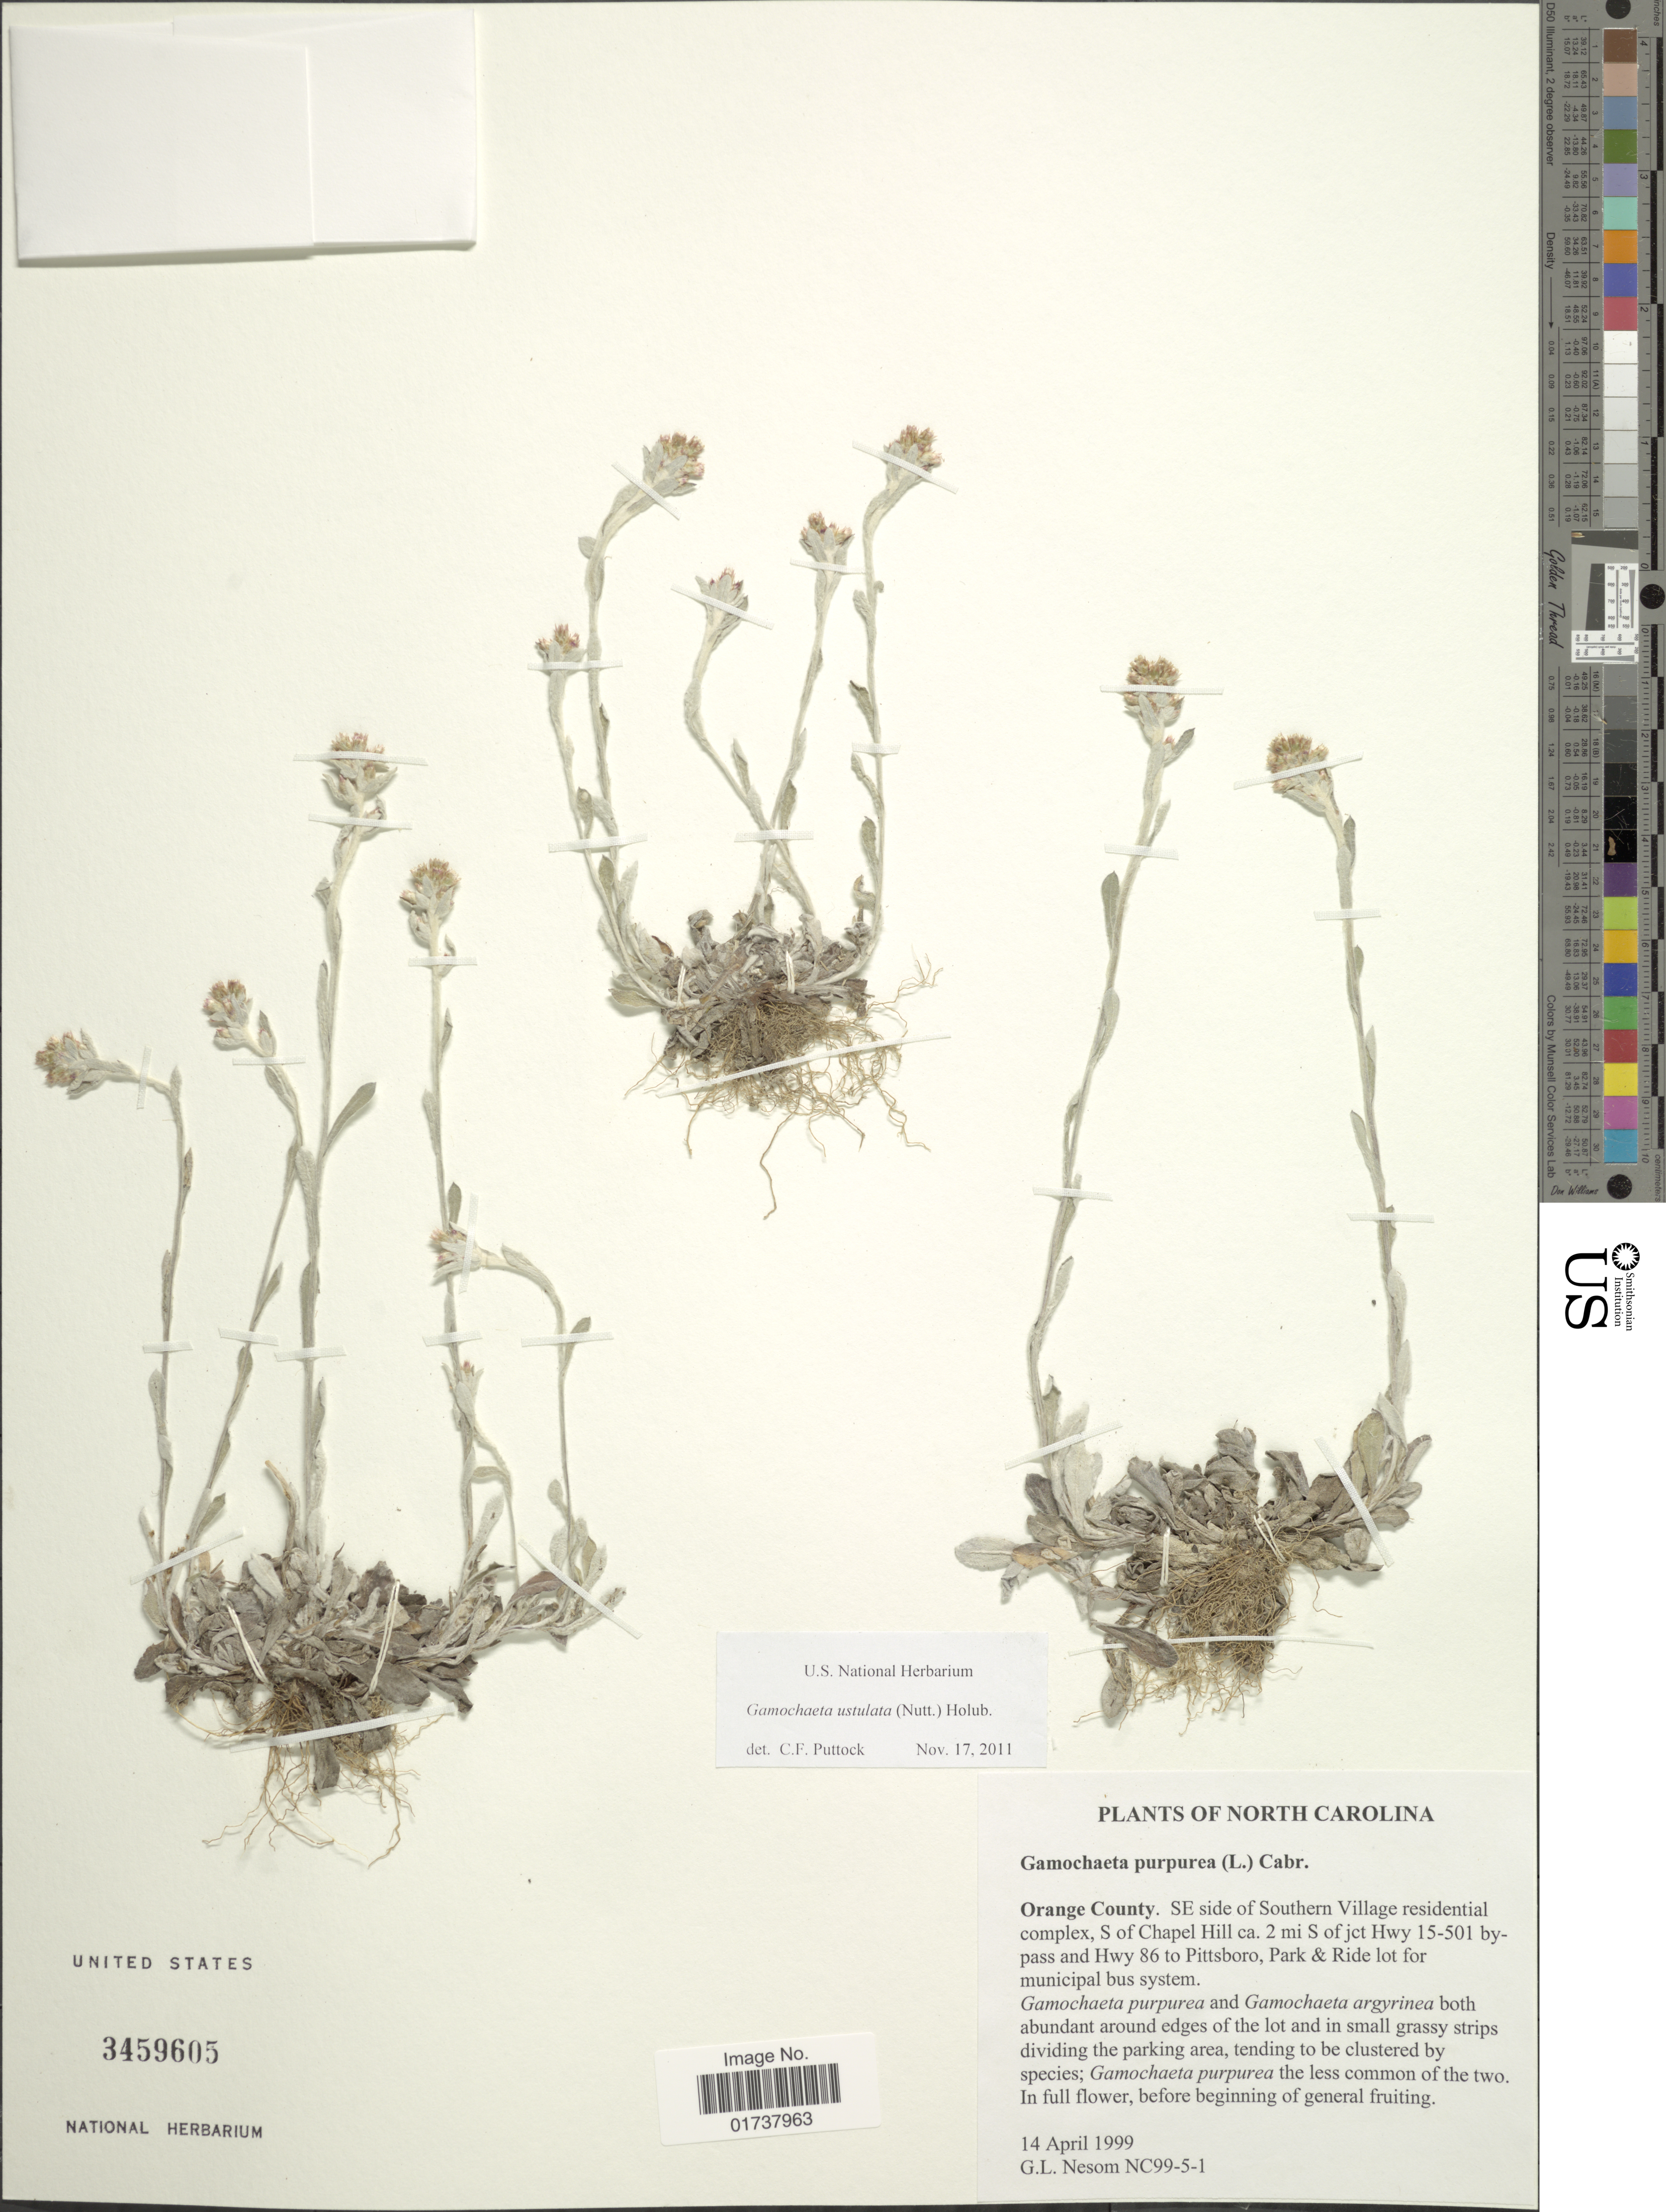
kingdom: Plantae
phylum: Tracheophyta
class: Magnoliopsida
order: Asterales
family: Asteraceae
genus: Gamochaeta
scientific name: Gamochaeta purpurea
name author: (L.) Cabrera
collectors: G. L. Nesom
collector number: NC99-5-1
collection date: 1999-04-14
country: United States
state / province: North Carolina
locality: Orange County: SE side of Southern Village residental complex, S of Chapel Hill ca. 2 mi S of jct Hwy 15-501 bypass and Hwy 86 to Pittsboro, Park & Ride lot for municipal bus system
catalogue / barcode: US 3459605